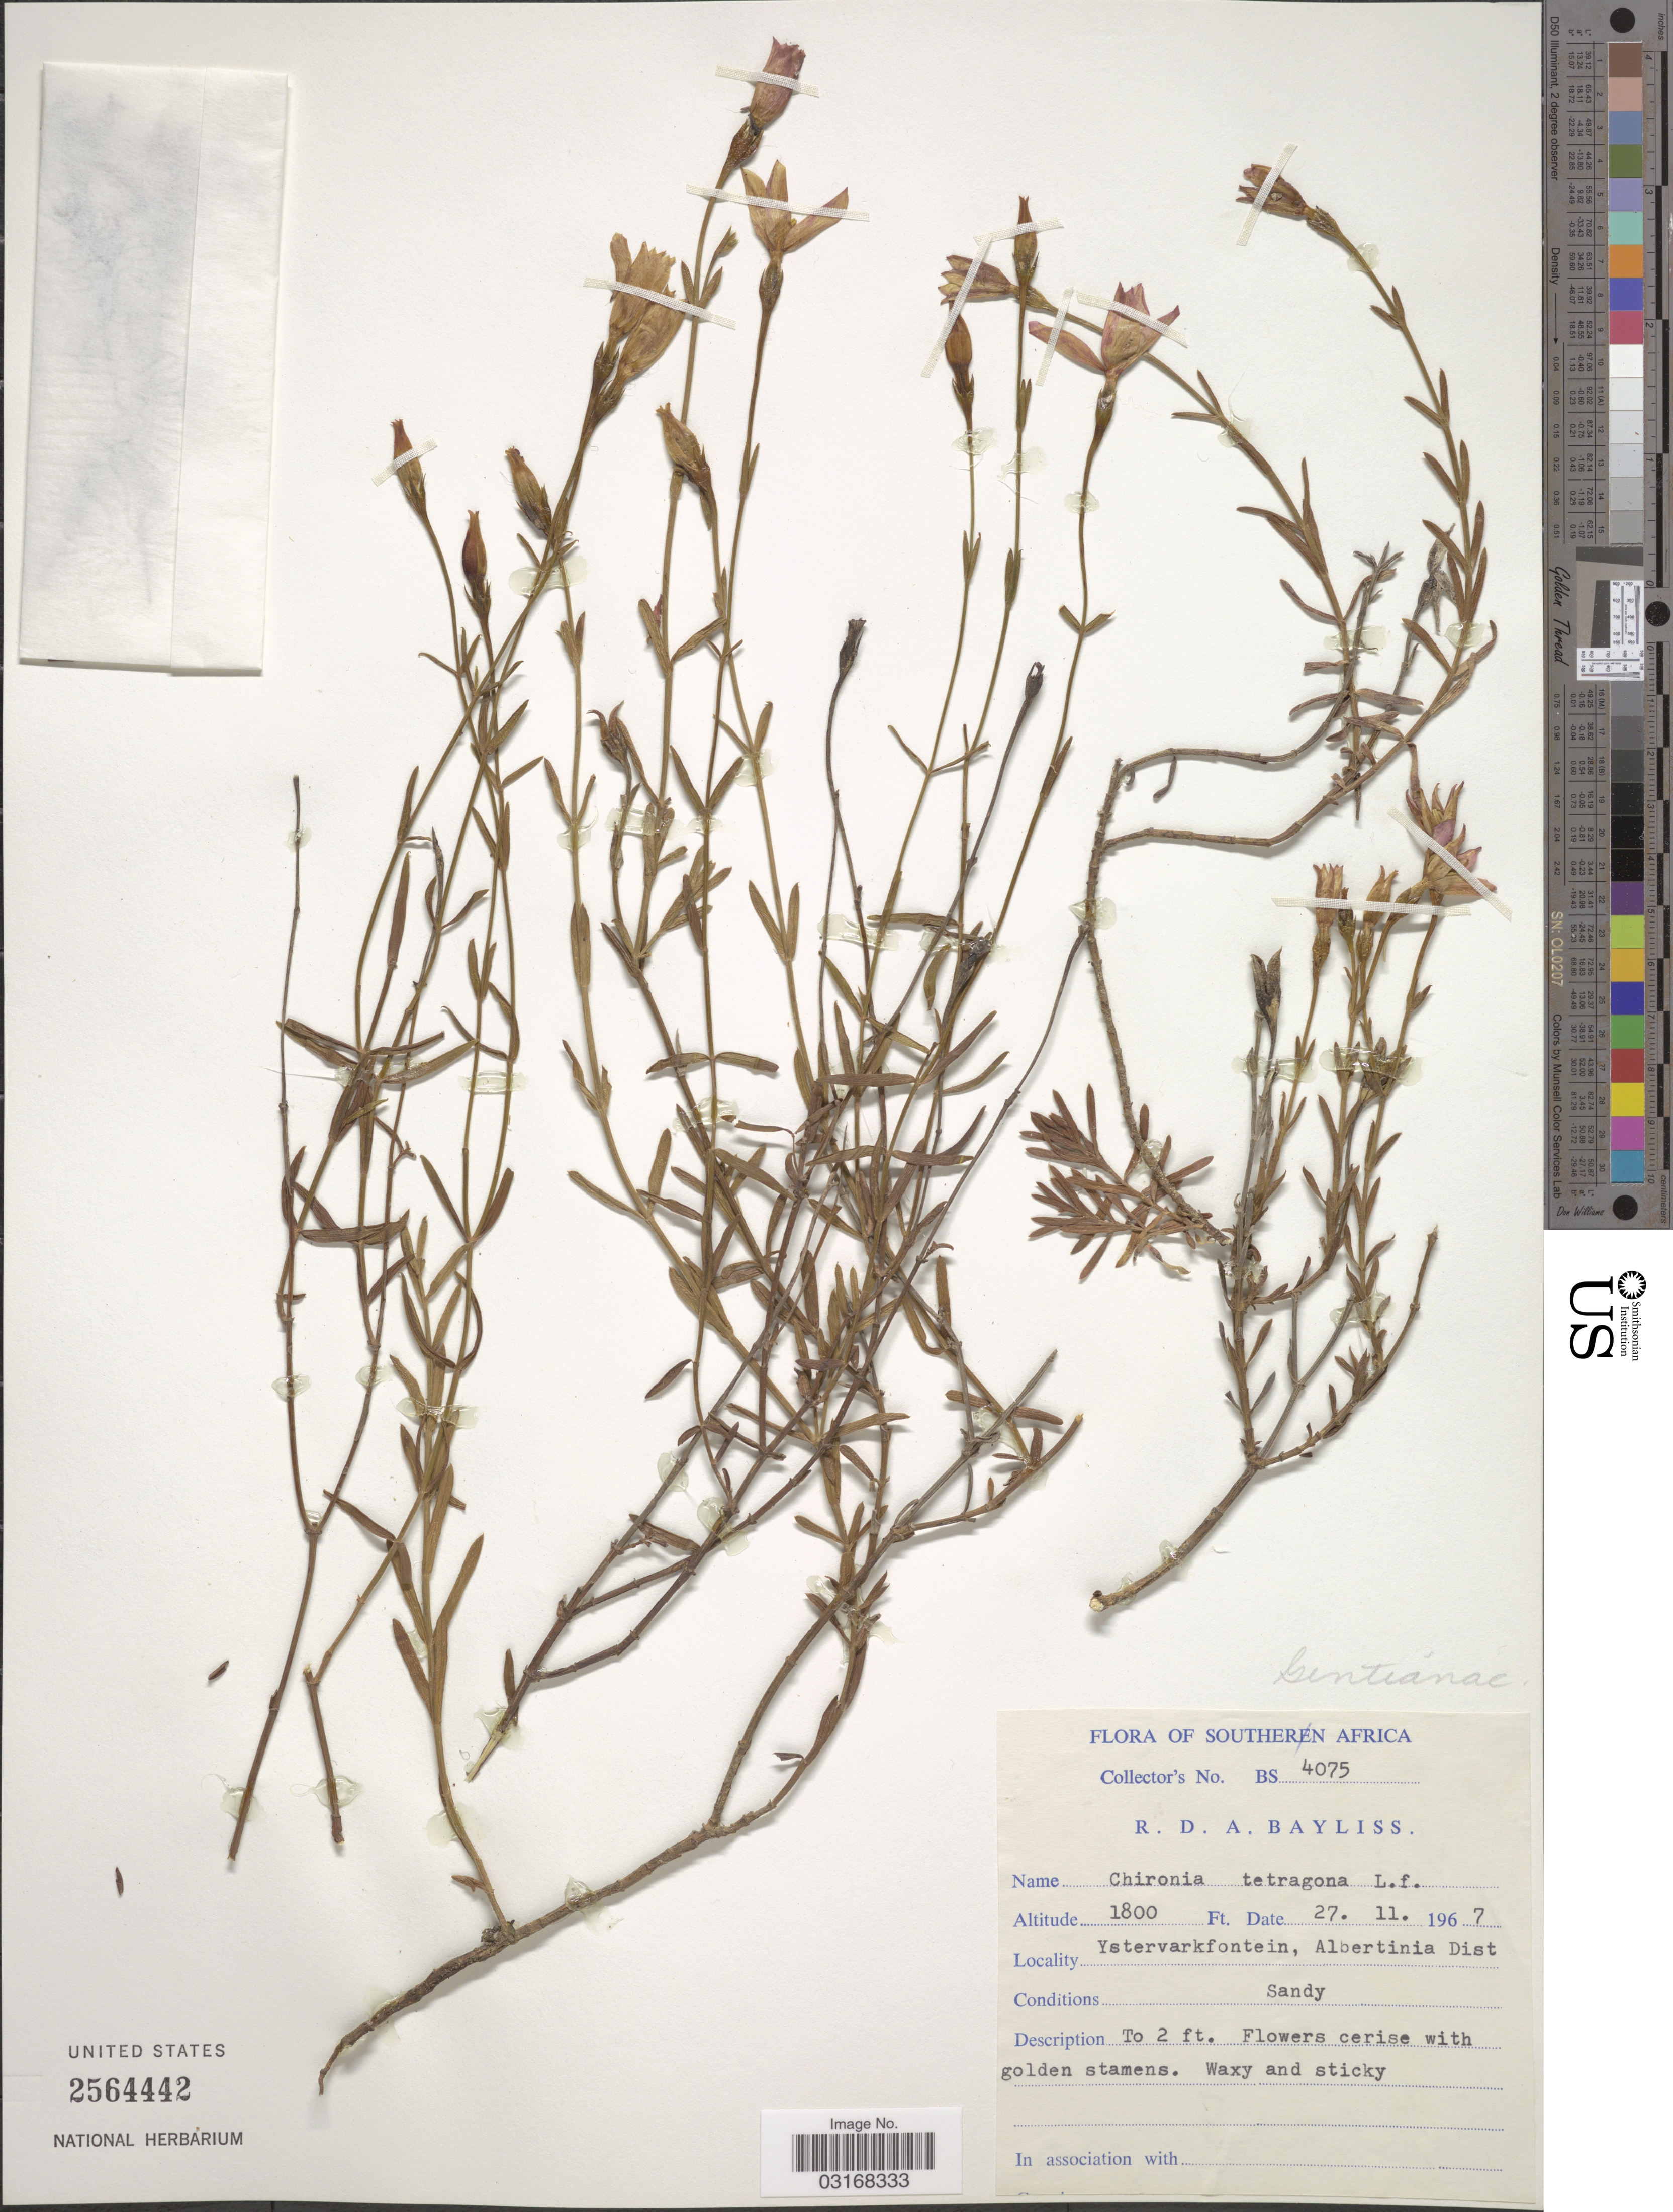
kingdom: Plantae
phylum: Tracheophyta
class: Magnoliopsida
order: Gentianales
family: Gentianaceae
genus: Chironia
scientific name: Chironia tetragona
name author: L. f.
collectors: R. Bayliss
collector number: BS4075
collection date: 1967-11-27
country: South Africa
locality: Ystervarkfontein, Albertinia Dist.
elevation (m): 549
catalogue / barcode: US 2564442